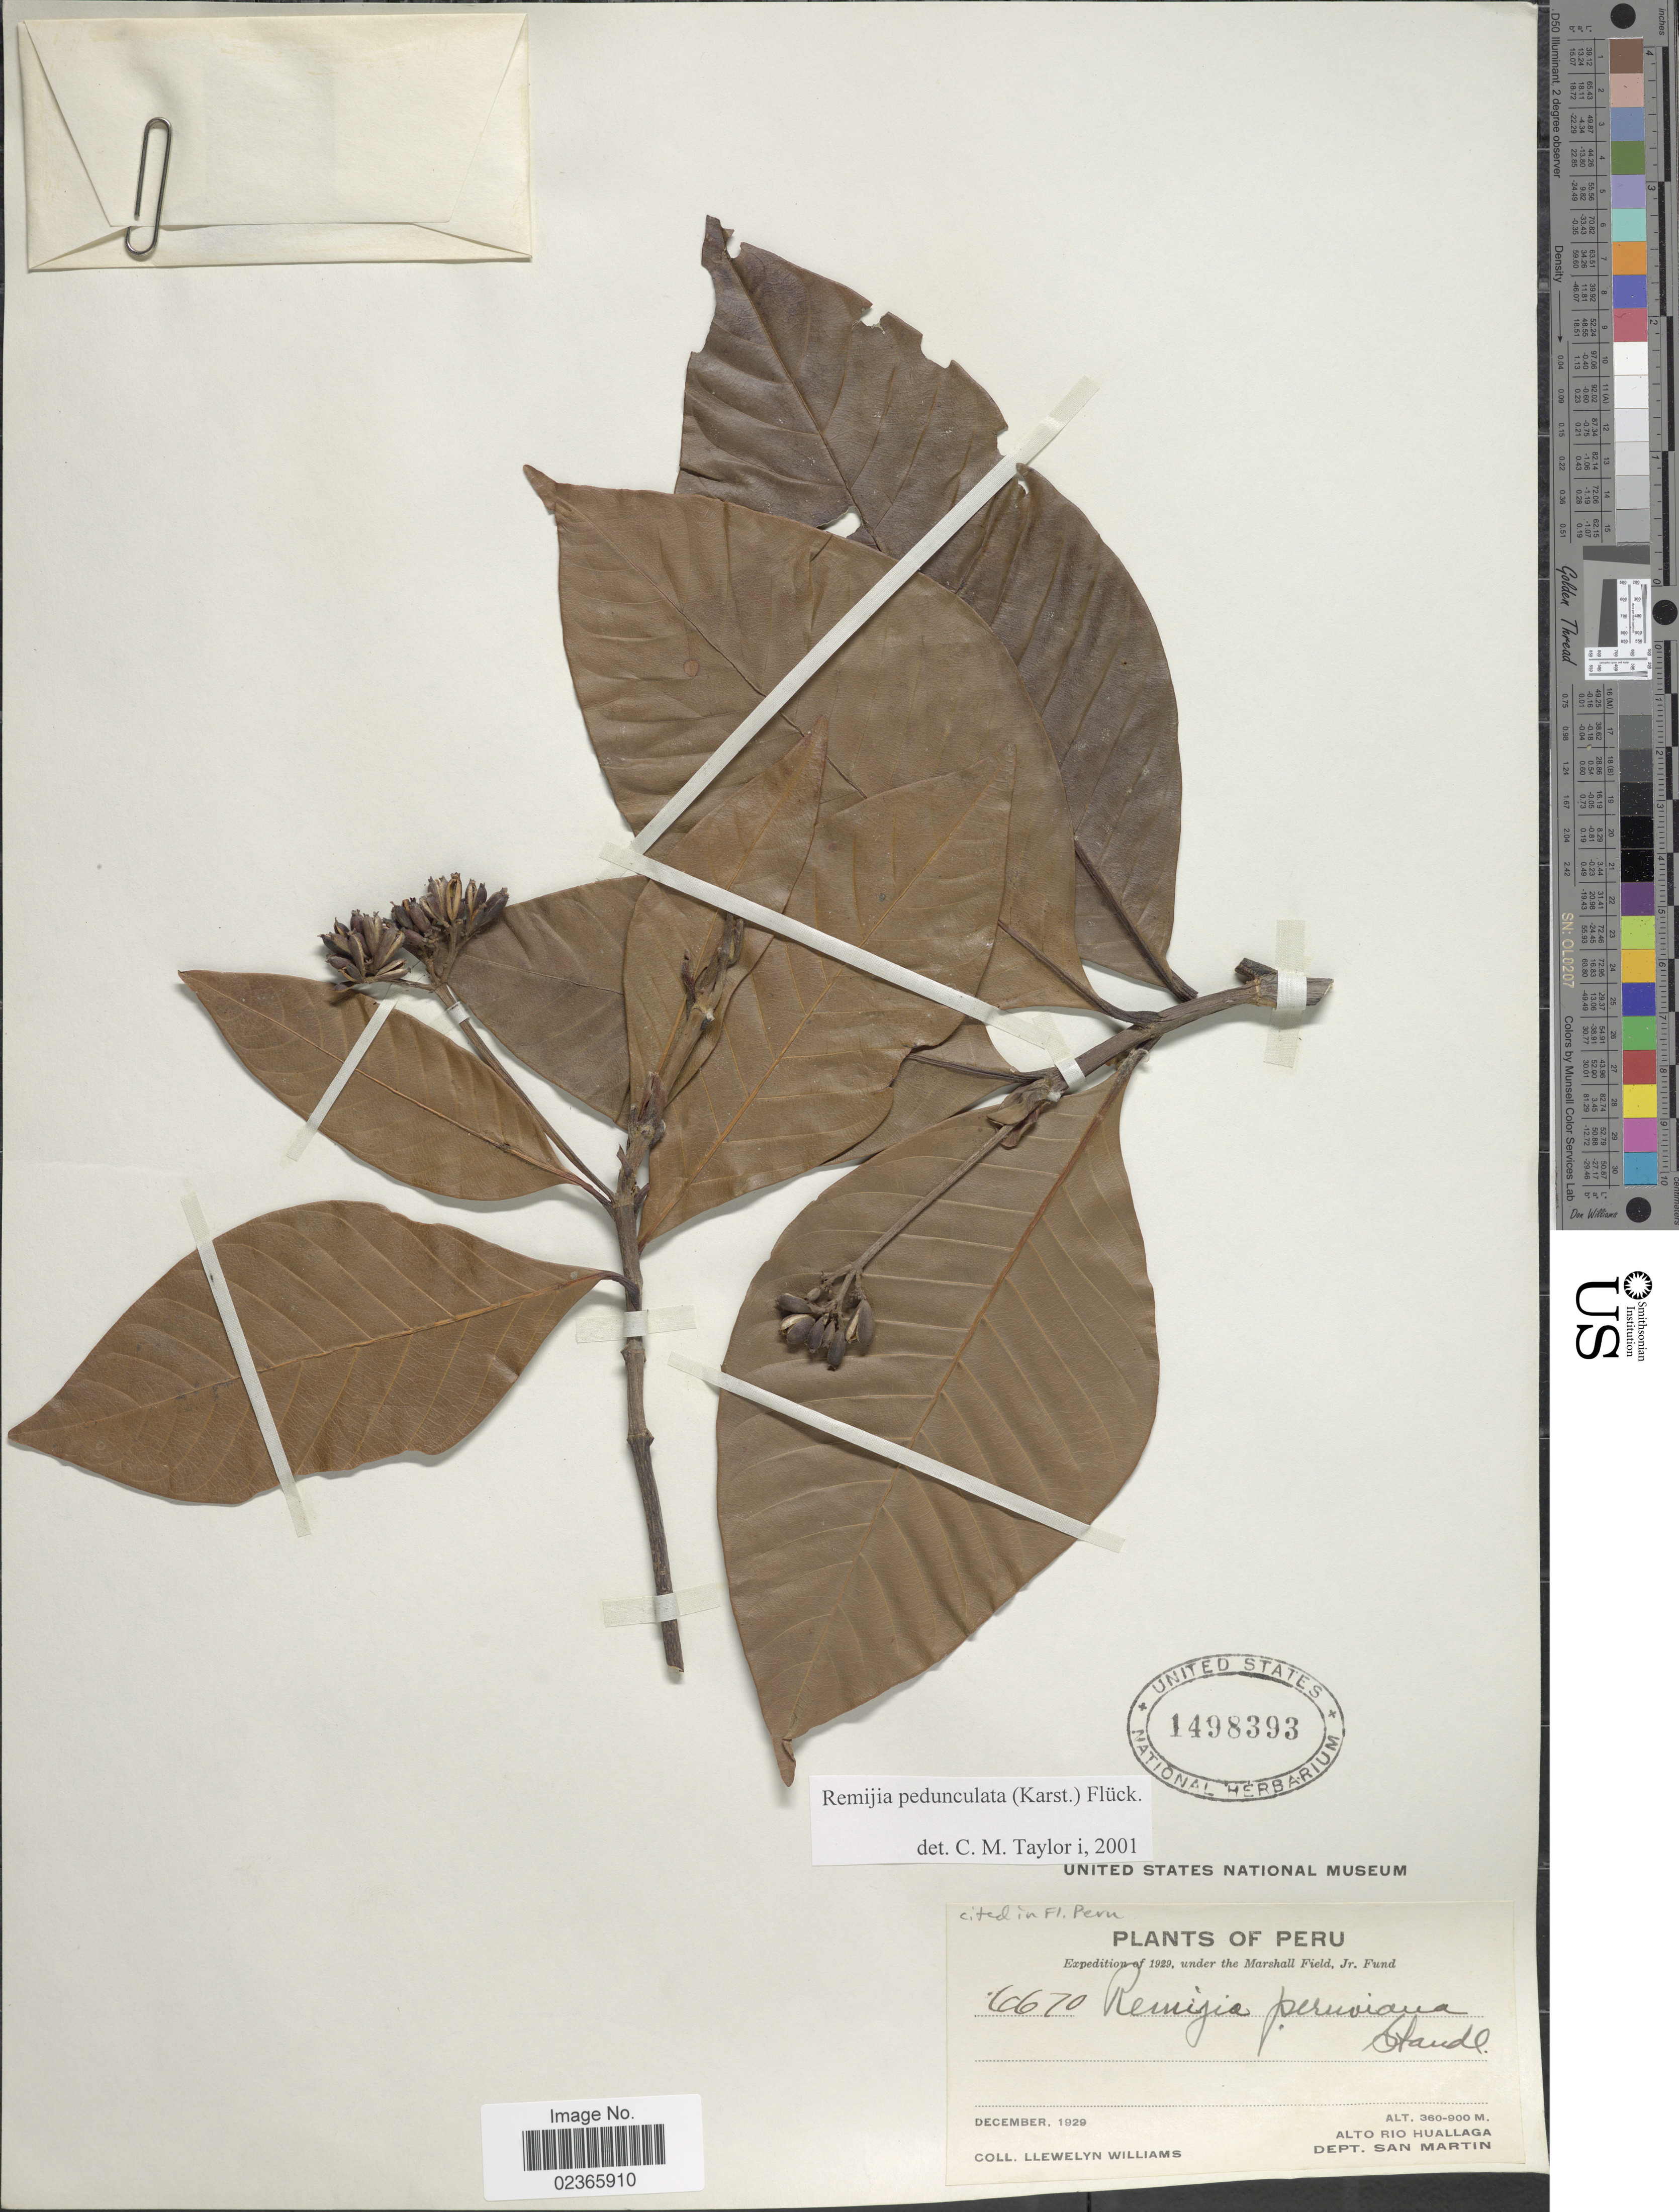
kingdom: Plantae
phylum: Tracheophyta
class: Magnoliopsida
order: Gentianales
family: Rubiaceae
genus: Remijia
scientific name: Remijia pedunculata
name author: (H. Karst.) Fluck.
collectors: Ll. Williams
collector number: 6670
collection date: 1929-12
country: Peru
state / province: San Martín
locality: Alto Rio Huallaga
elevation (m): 360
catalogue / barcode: US 1498393